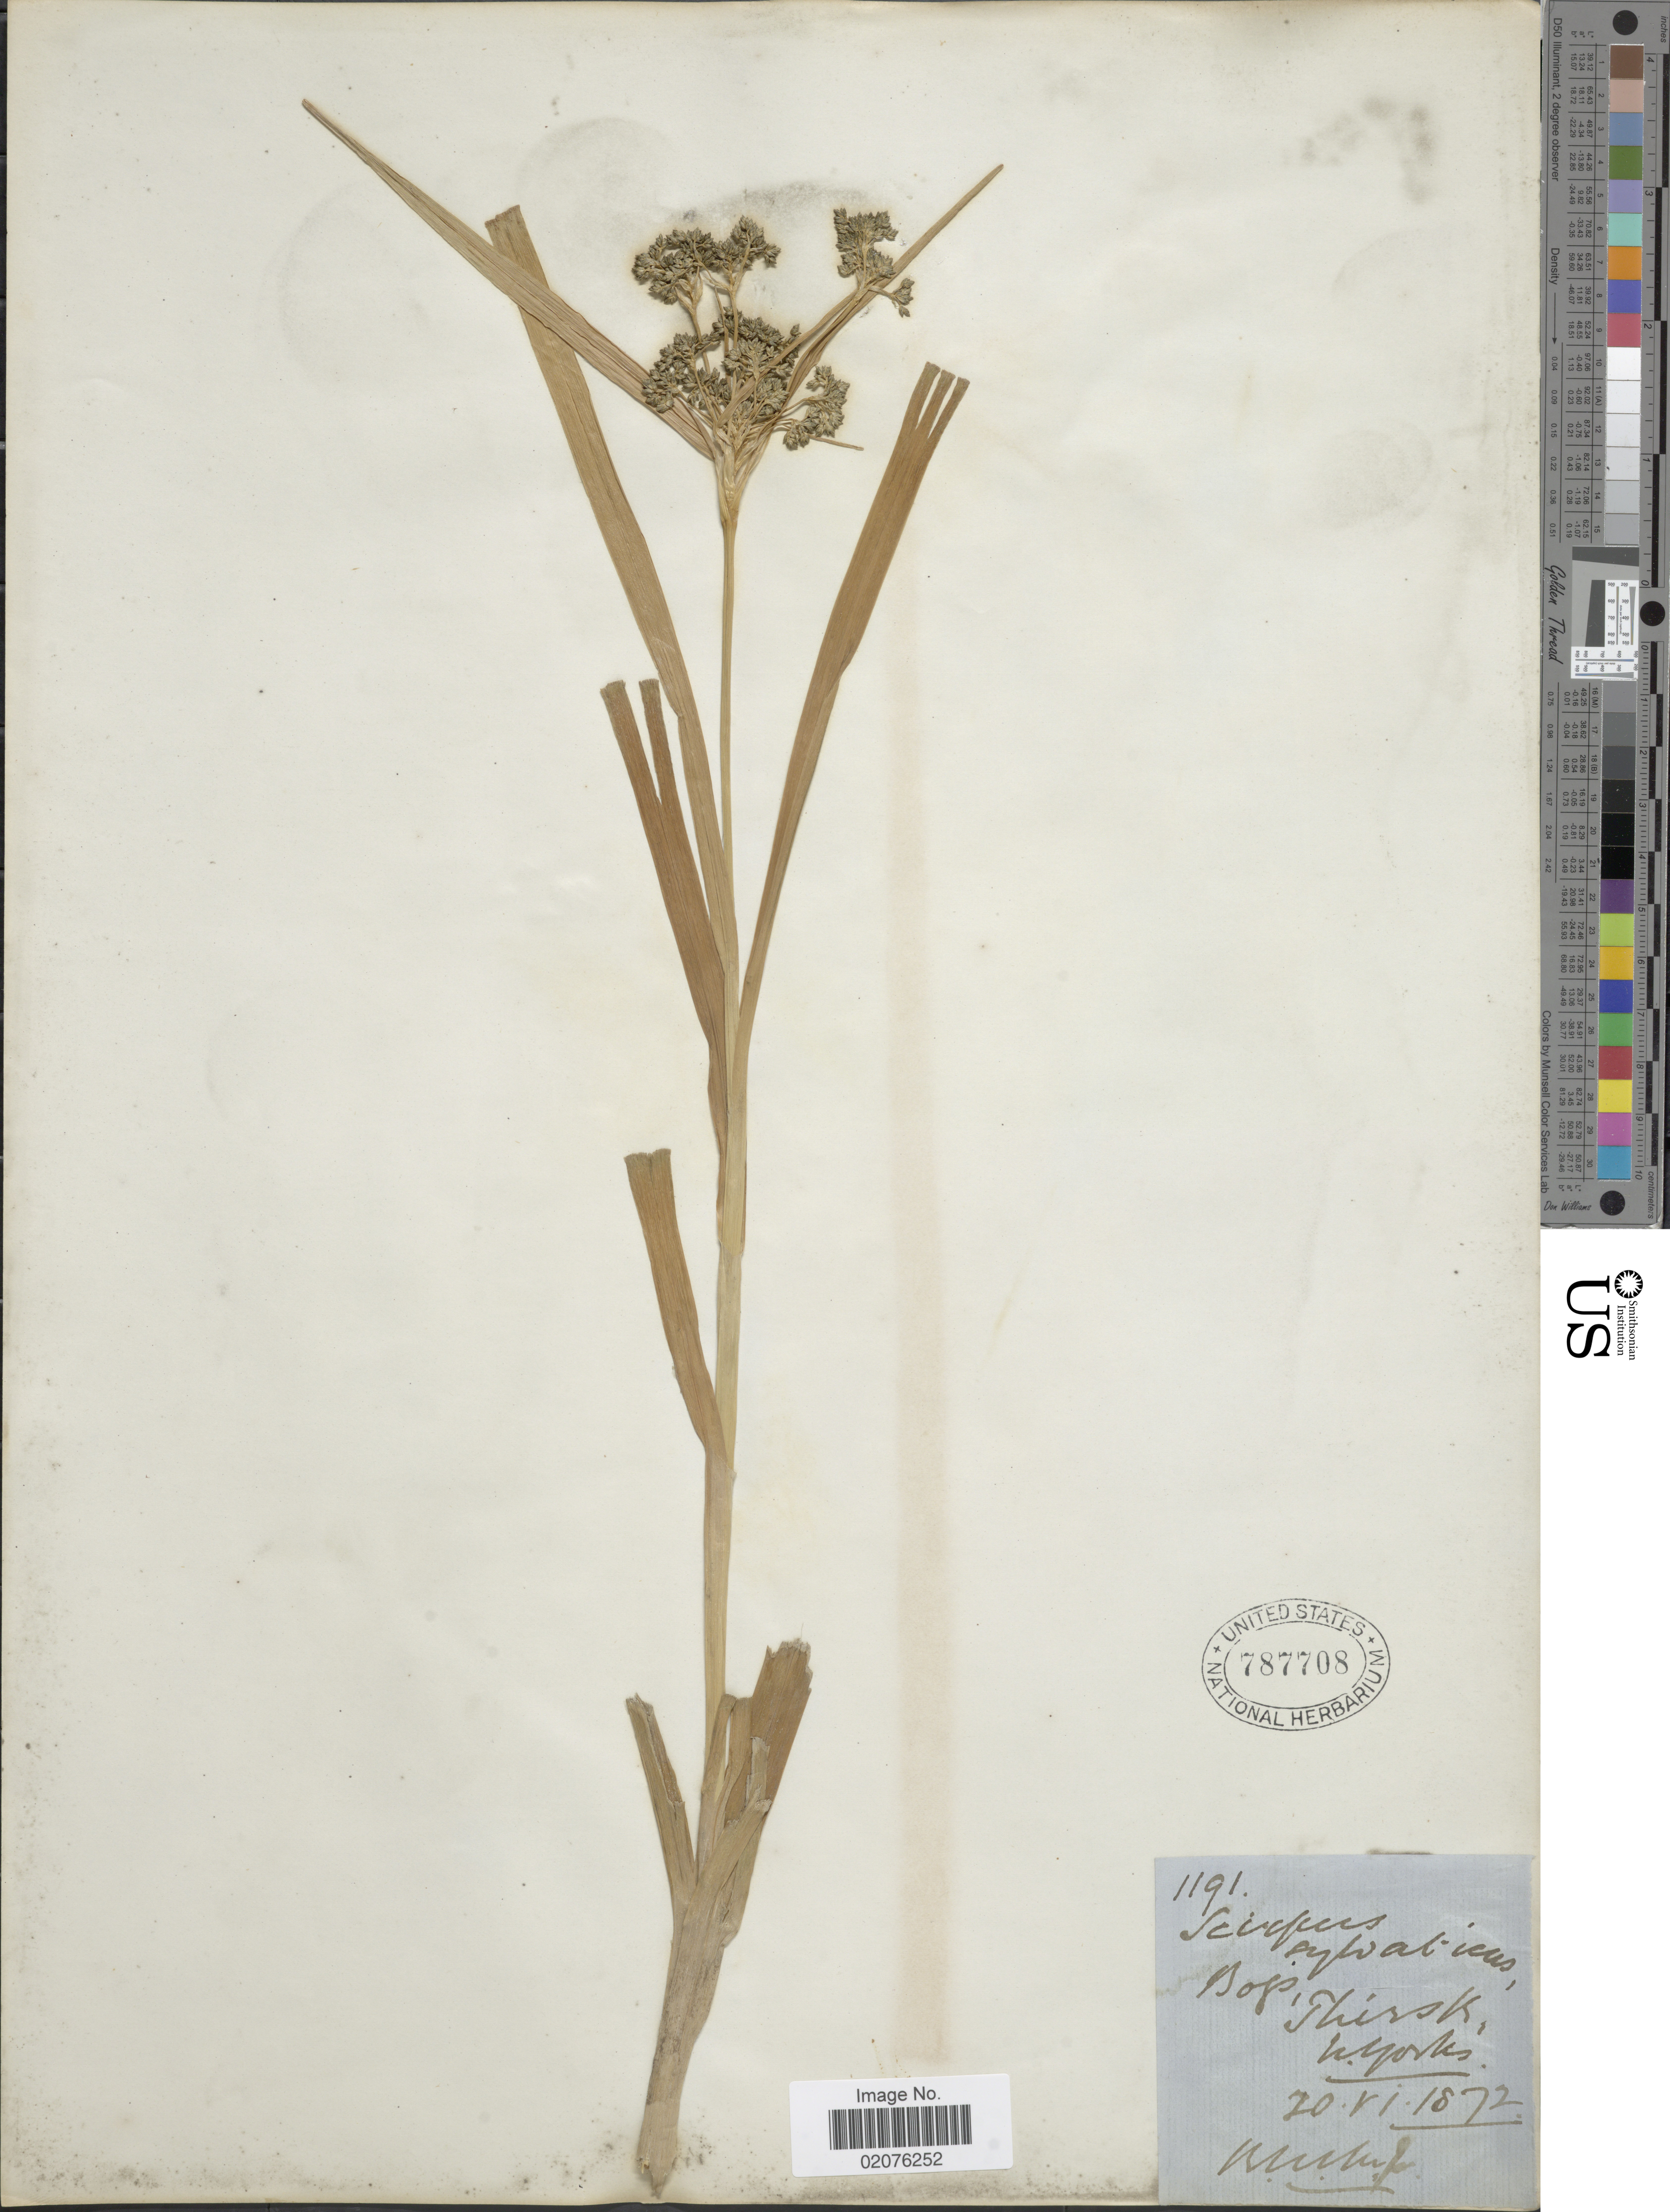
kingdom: Plantae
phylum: Tracheophyta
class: Liliopsida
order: Poales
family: Cyperaceae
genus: Scirpus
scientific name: Scirpus sylvaticus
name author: L.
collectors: -. Bleck Jr.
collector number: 1191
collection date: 1872-06-20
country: United Kingdom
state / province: England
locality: Thirsk, N. Yorks.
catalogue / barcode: US 787708